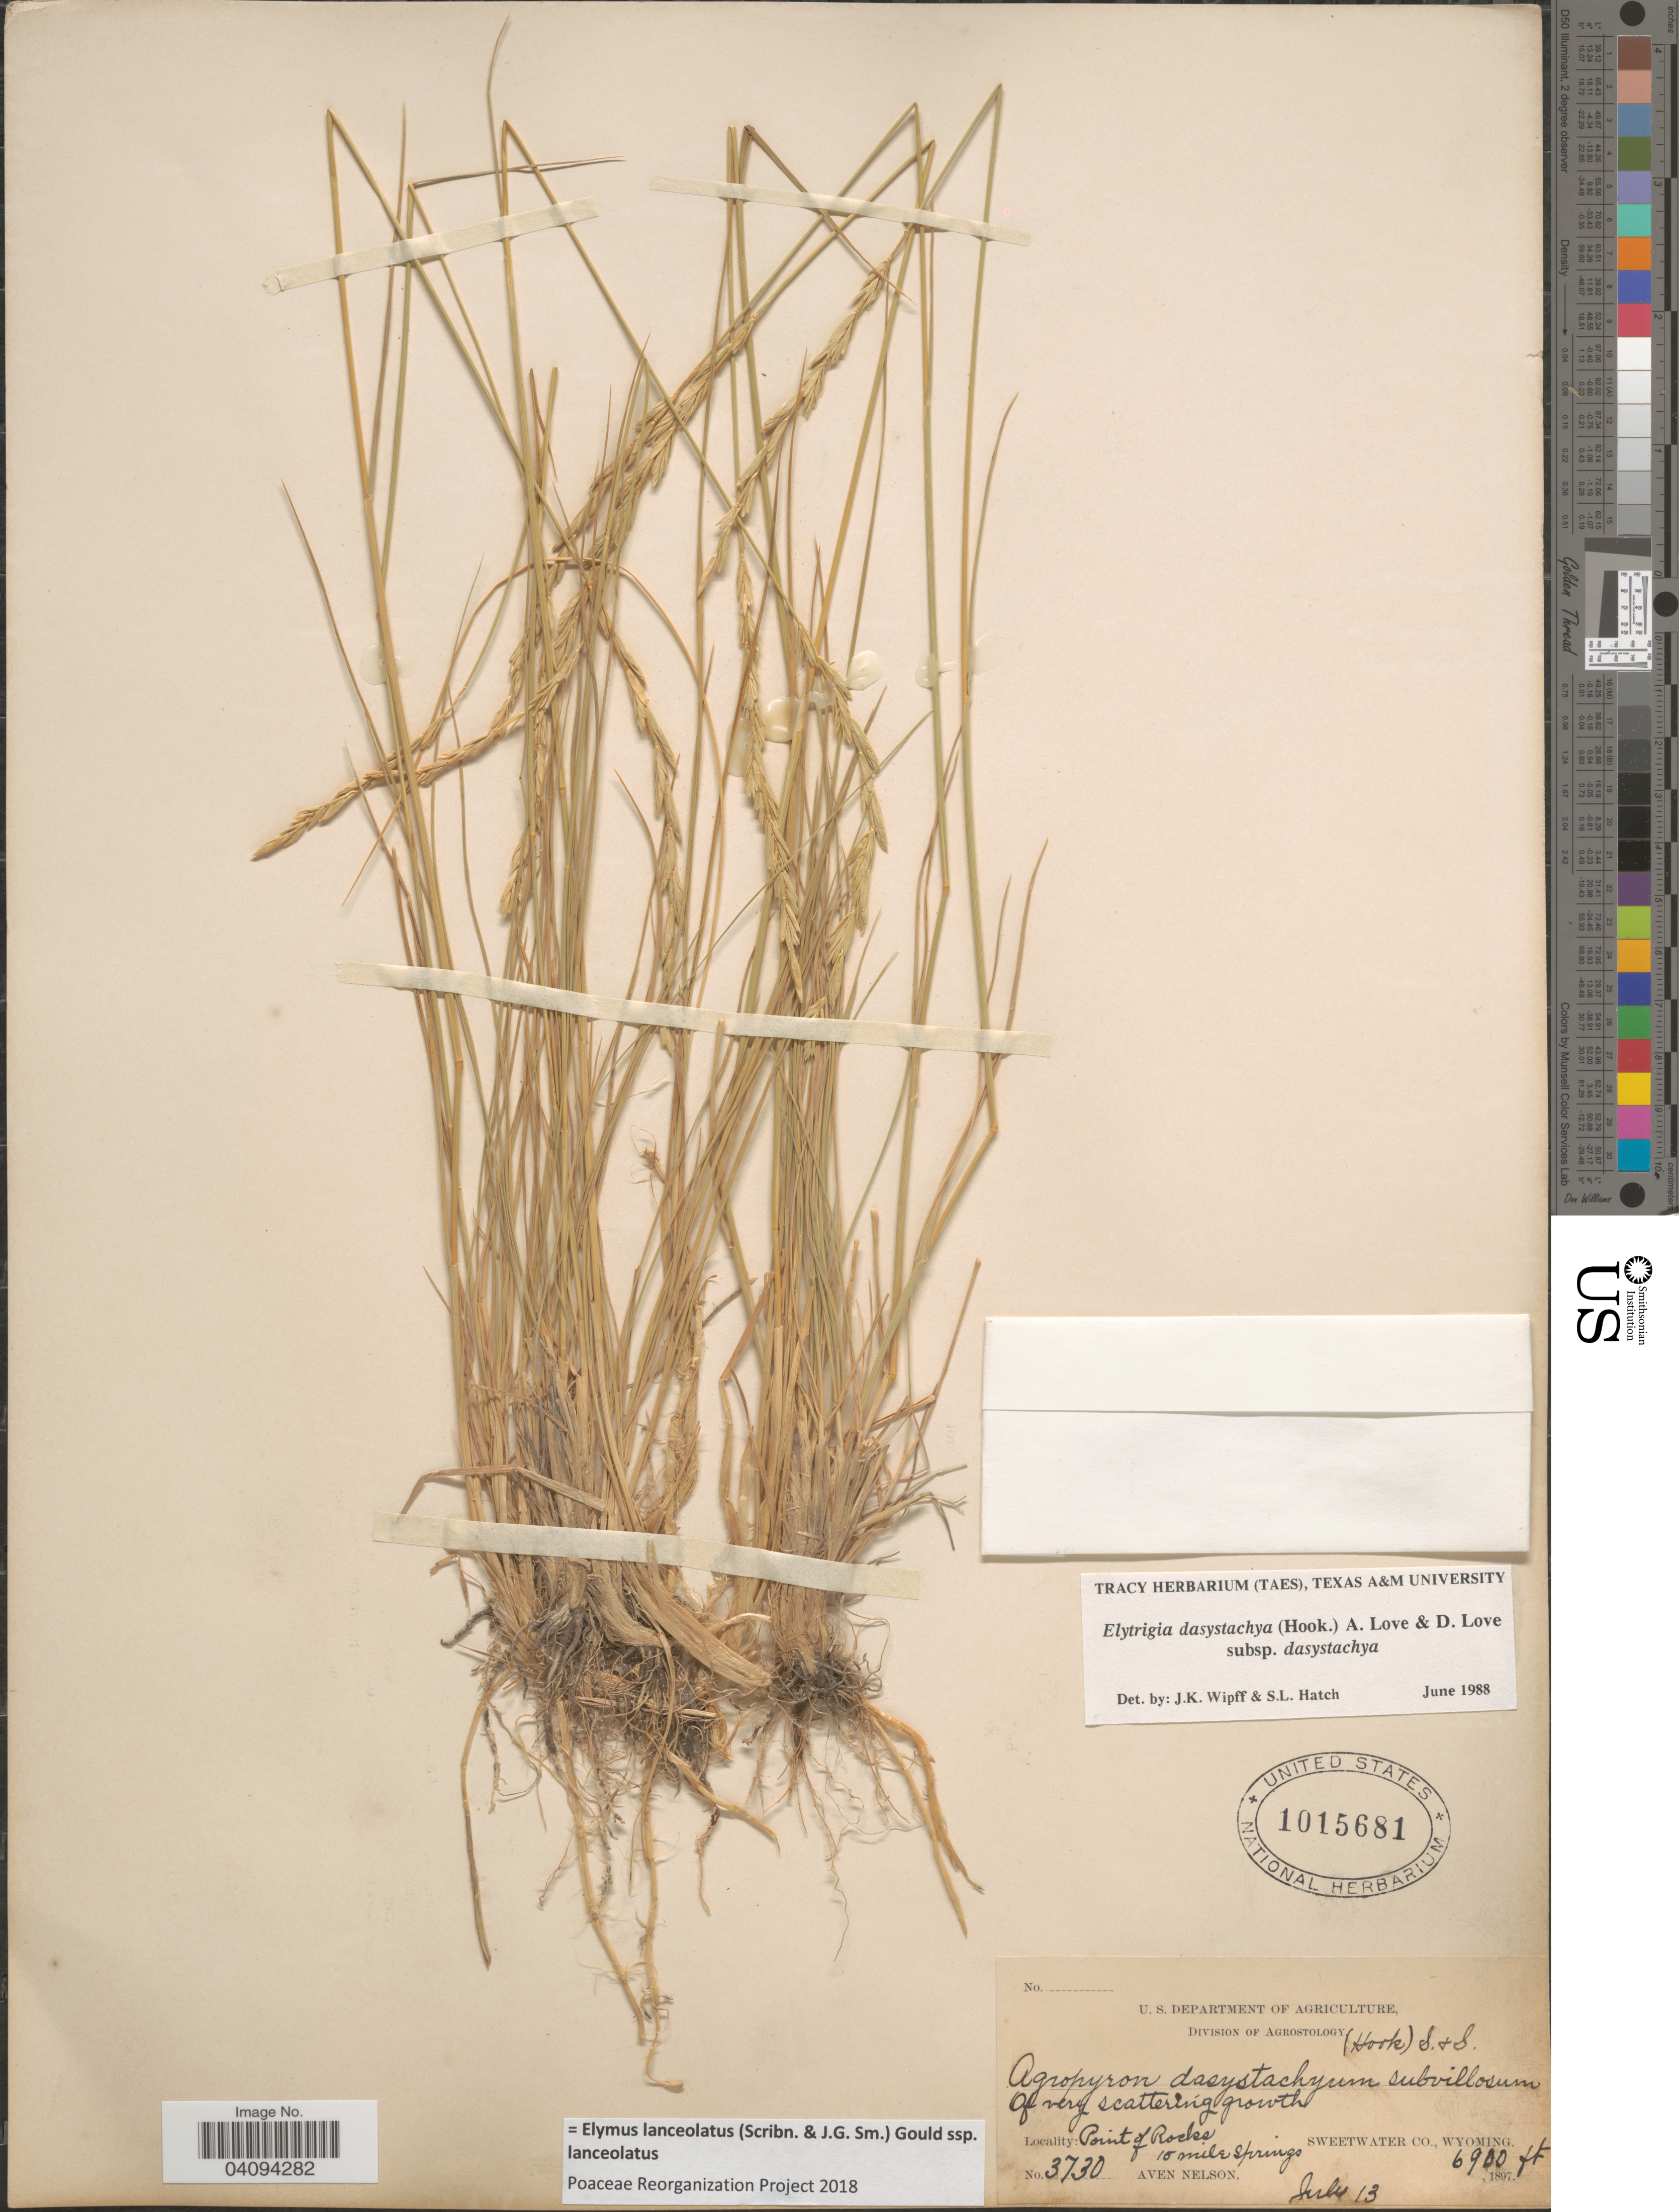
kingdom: Plantae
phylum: Tracheophyta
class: Liliopsida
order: Poales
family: Poaceae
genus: Elymus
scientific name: Elymus lanceolatus subsp. lanceolatus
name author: (Scribn. & J.G. Sm.) Gould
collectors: A. Nelson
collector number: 3730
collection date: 1897-07-13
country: United States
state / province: Wyoming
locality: Of very scattering growth. Point of Rocks. 15 mile Springs. Sweetwater Co.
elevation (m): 2103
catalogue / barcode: US 1015681